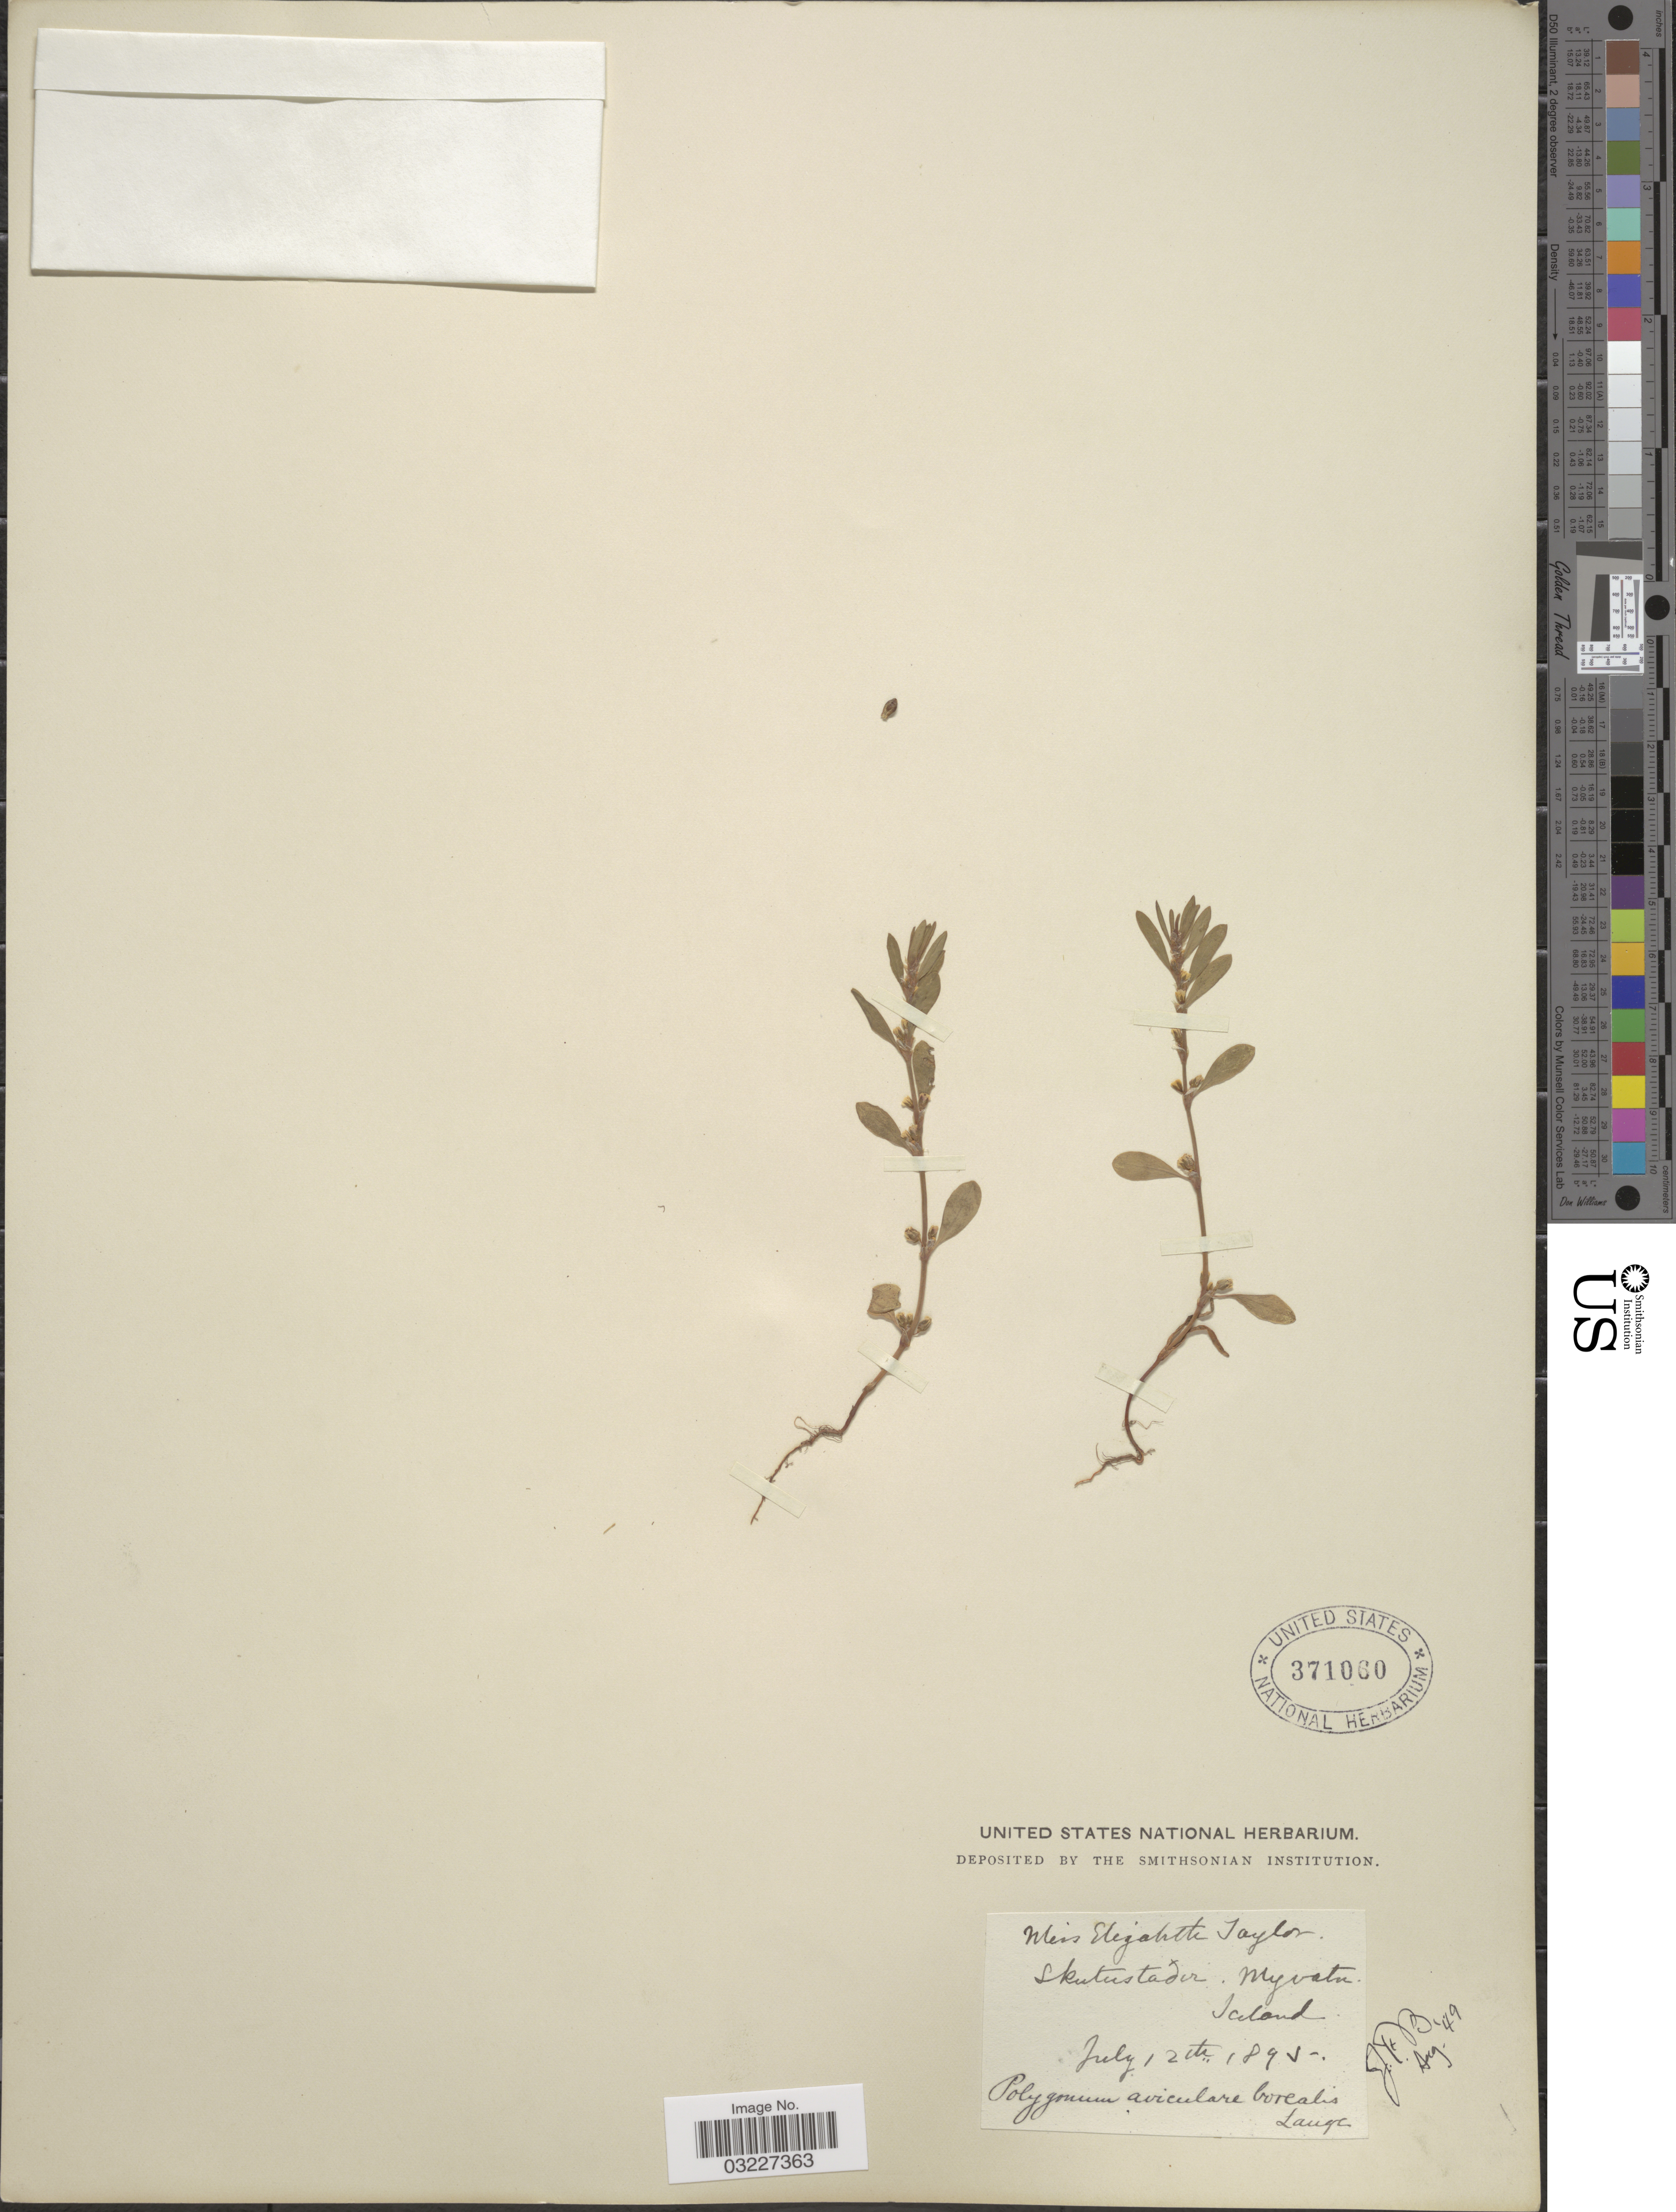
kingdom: Plantae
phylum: Tracheophyta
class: Magnoliopsida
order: Caryophyllales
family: Polygonaceae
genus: Polygonum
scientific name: Polygonum aviculare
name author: L.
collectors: E. L. Taylor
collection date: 1895-07-12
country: Iceland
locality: Skutustadir. Myvatn.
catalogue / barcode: US 371060